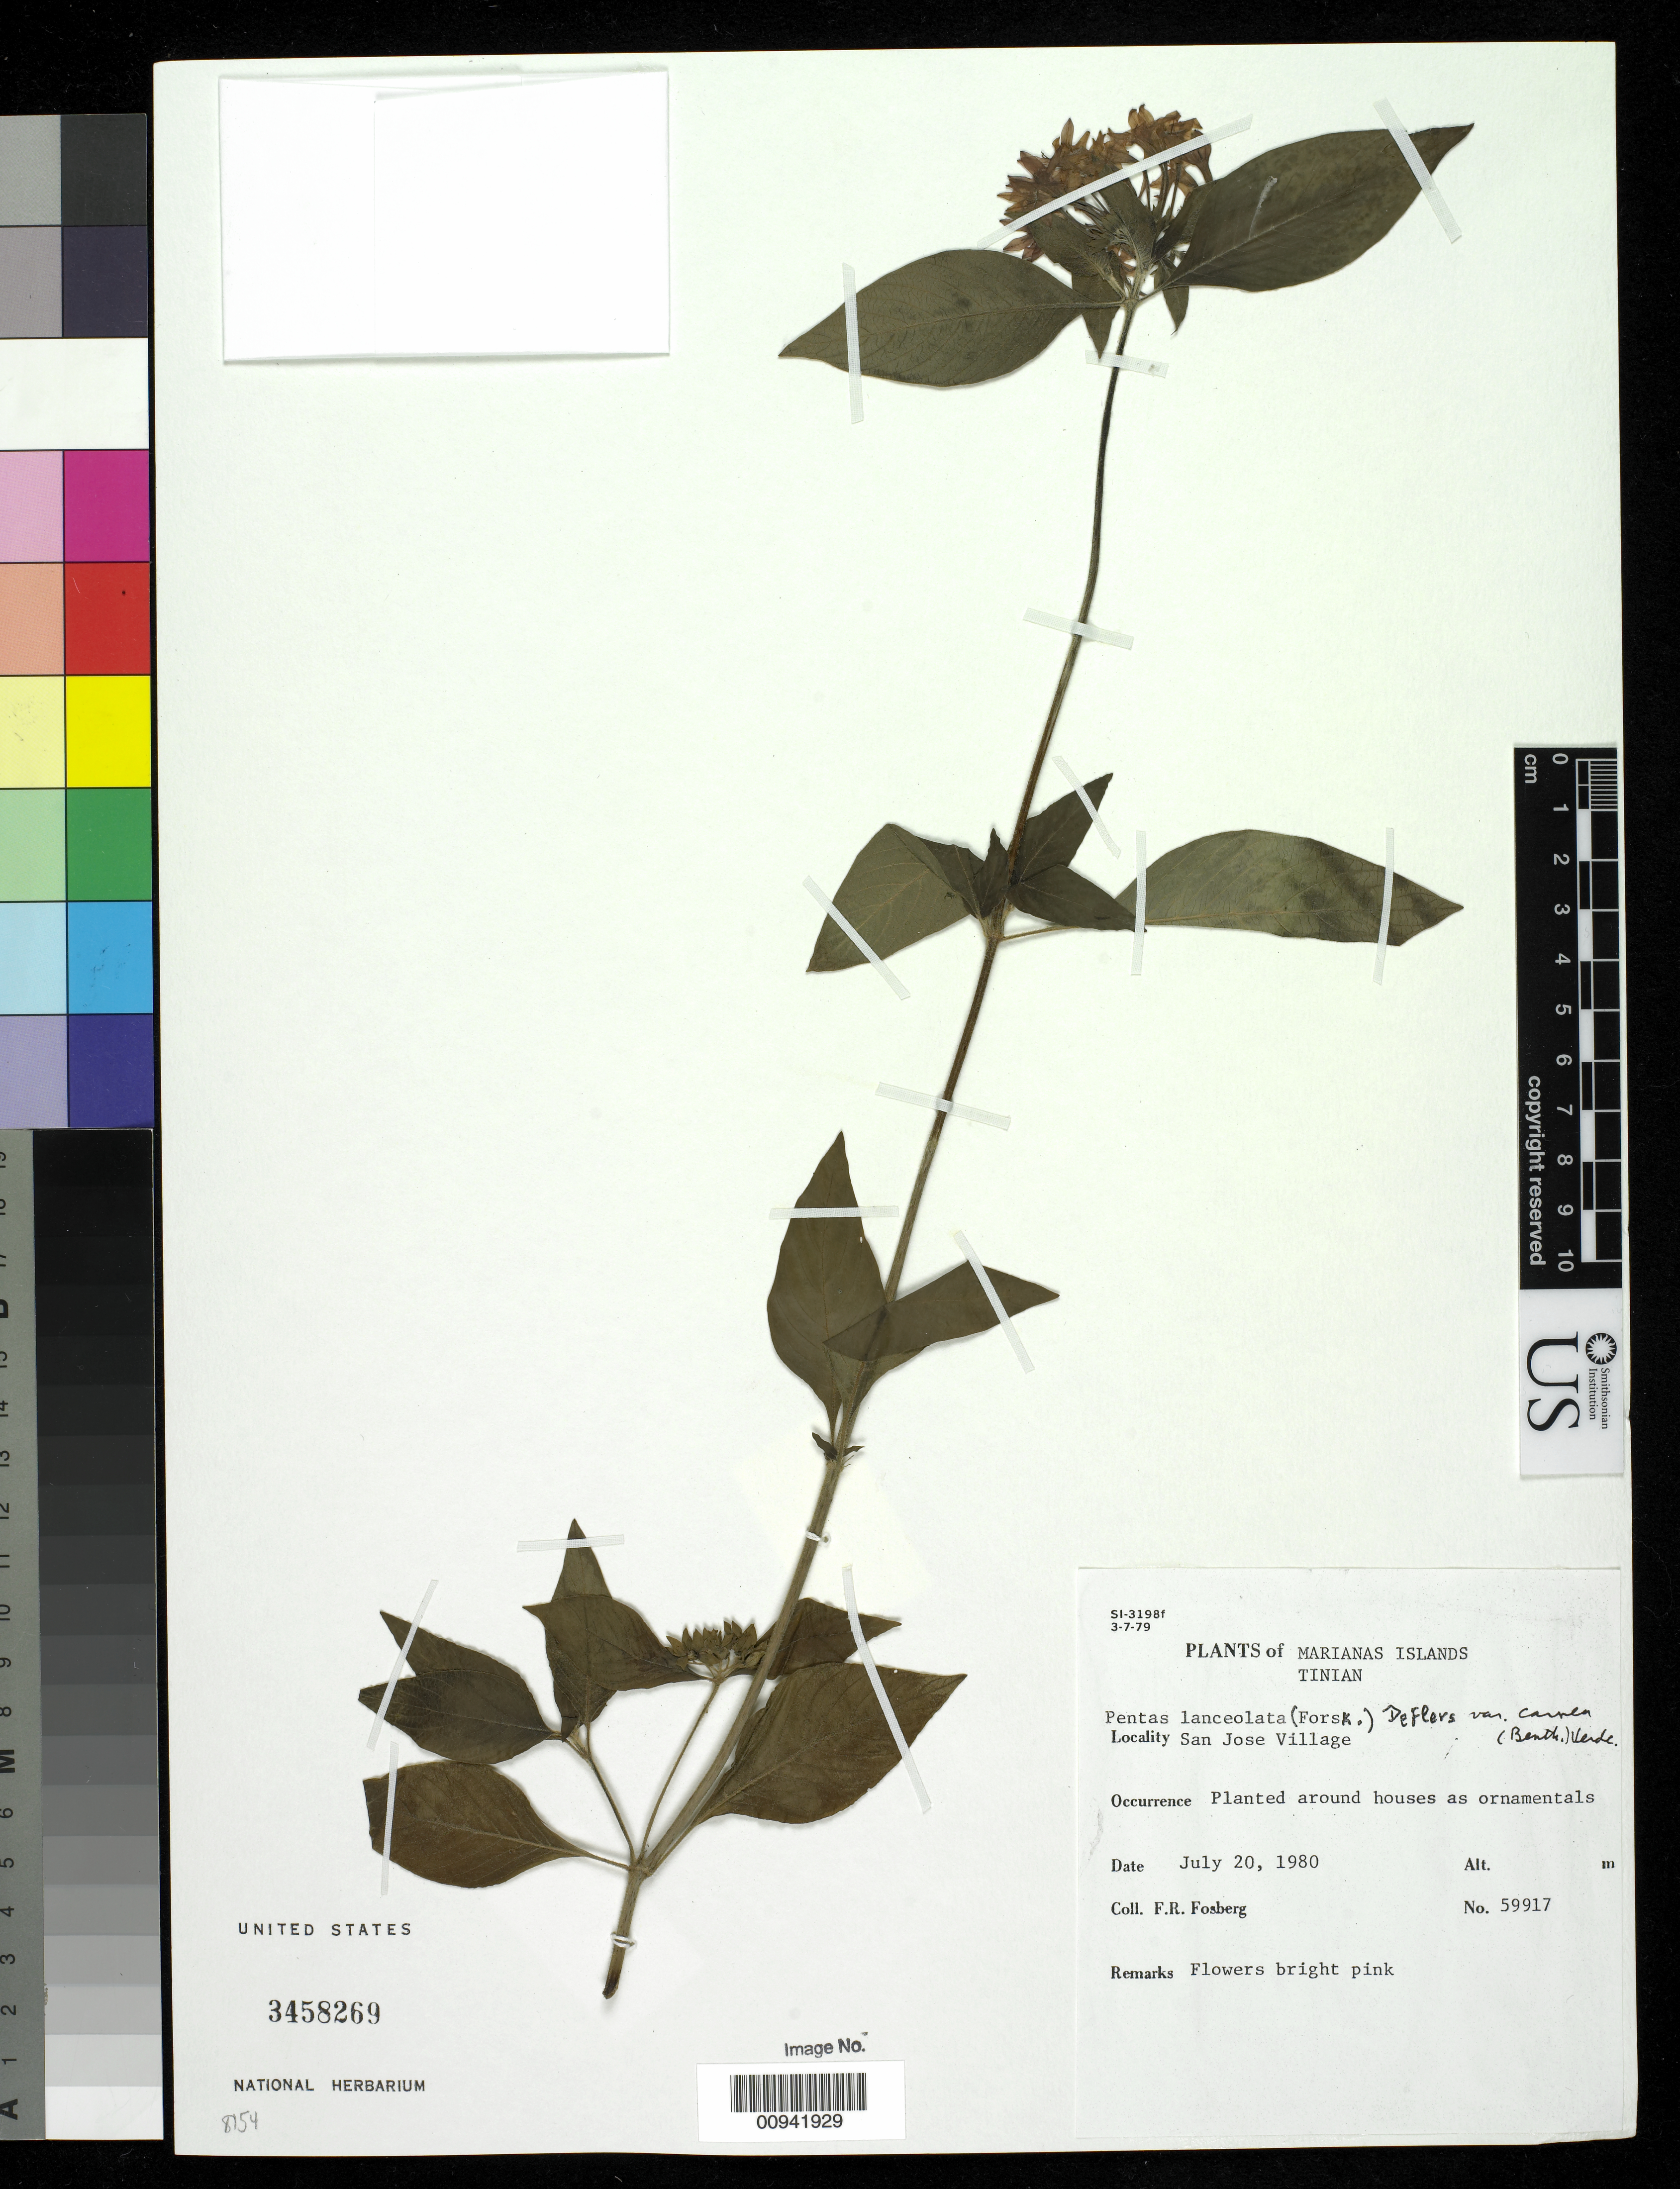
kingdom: Plantae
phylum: Tracheophyta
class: Magnoliopsida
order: Gentianales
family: Rubiaceae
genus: Pentas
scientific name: Pentas lanceolata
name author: (Forssk.) Deflers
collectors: F. R. Fosberg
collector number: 59917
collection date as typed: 20 Jul 1980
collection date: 1980-07-20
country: Northern Mariana Islands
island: Tinian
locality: San Jose Village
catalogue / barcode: US 3458269